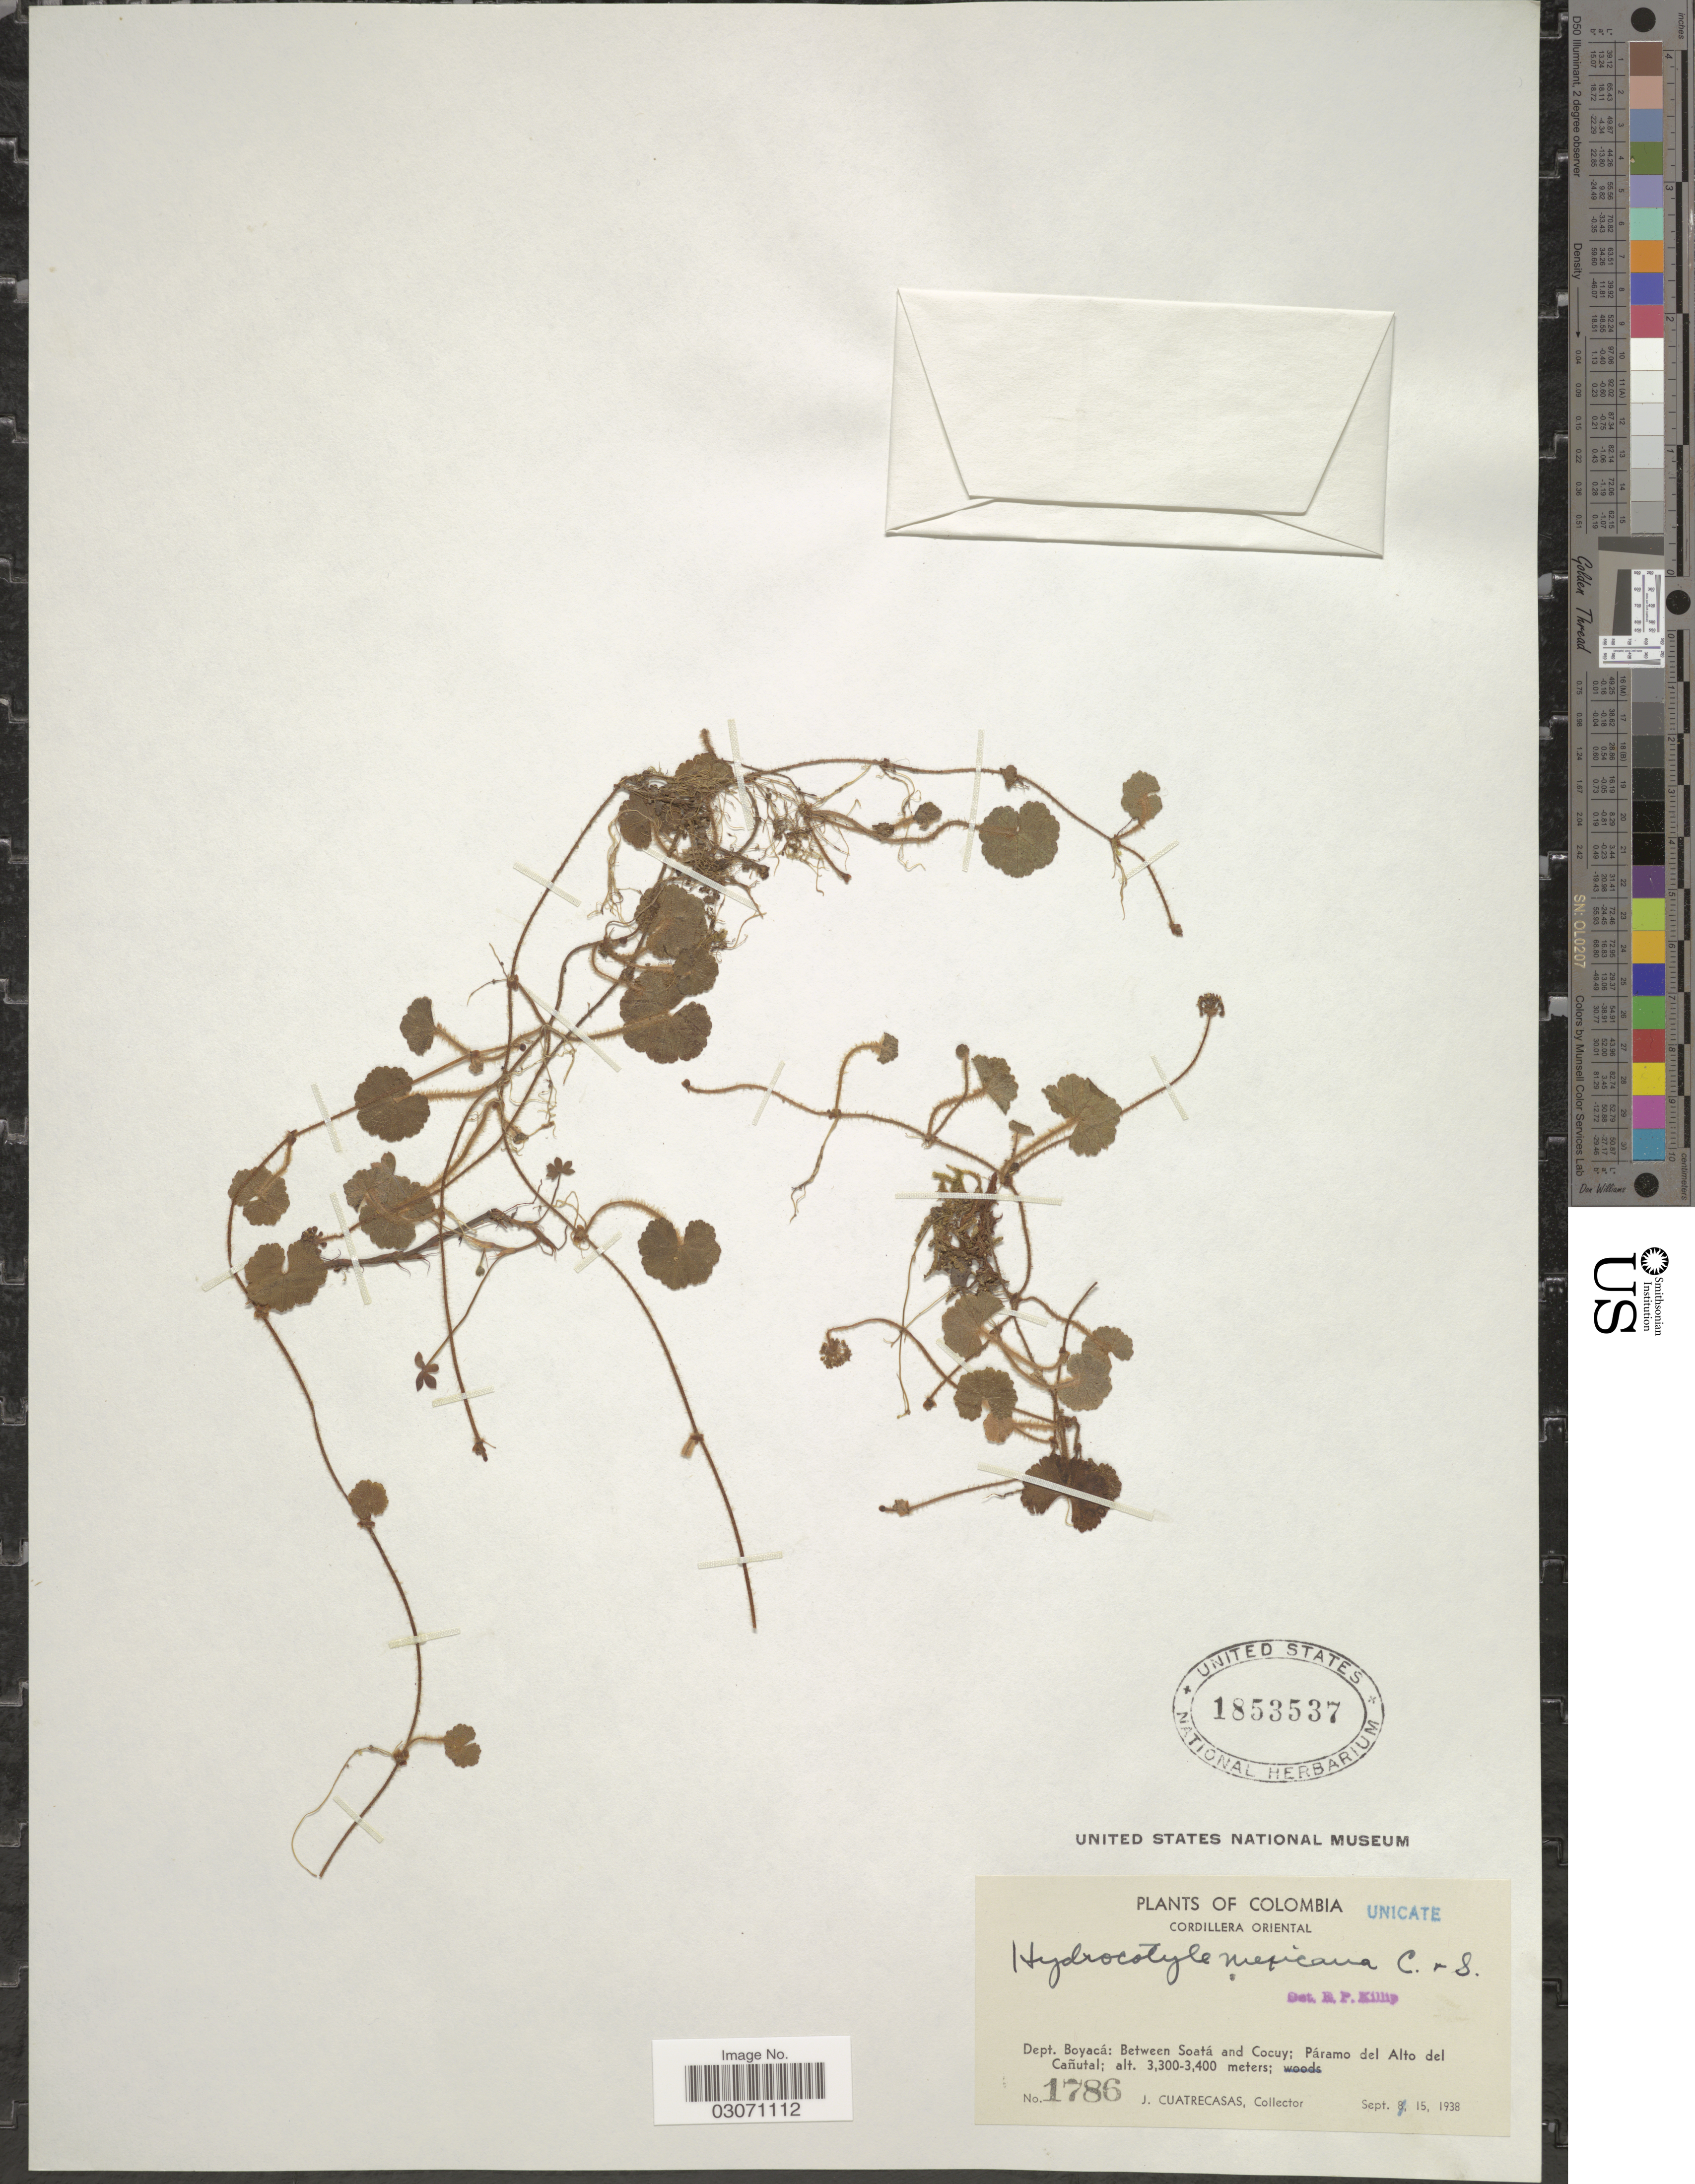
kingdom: Plantae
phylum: Tracheophyta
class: Magnoliopsida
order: Apiales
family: Araliaceae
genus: Hydrocotyle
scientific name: Hydrocotyle mexicana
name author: Schltdl. & Cham.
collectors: J. Cuatrecasas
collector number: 1786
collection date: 1938-09-15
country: Colombia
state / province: Boyacá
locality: Dept. Boyacá: Between Soatá and Cocuy; Páramo del Alto del Cañutal.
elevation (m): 3300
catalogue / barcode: US 1853537